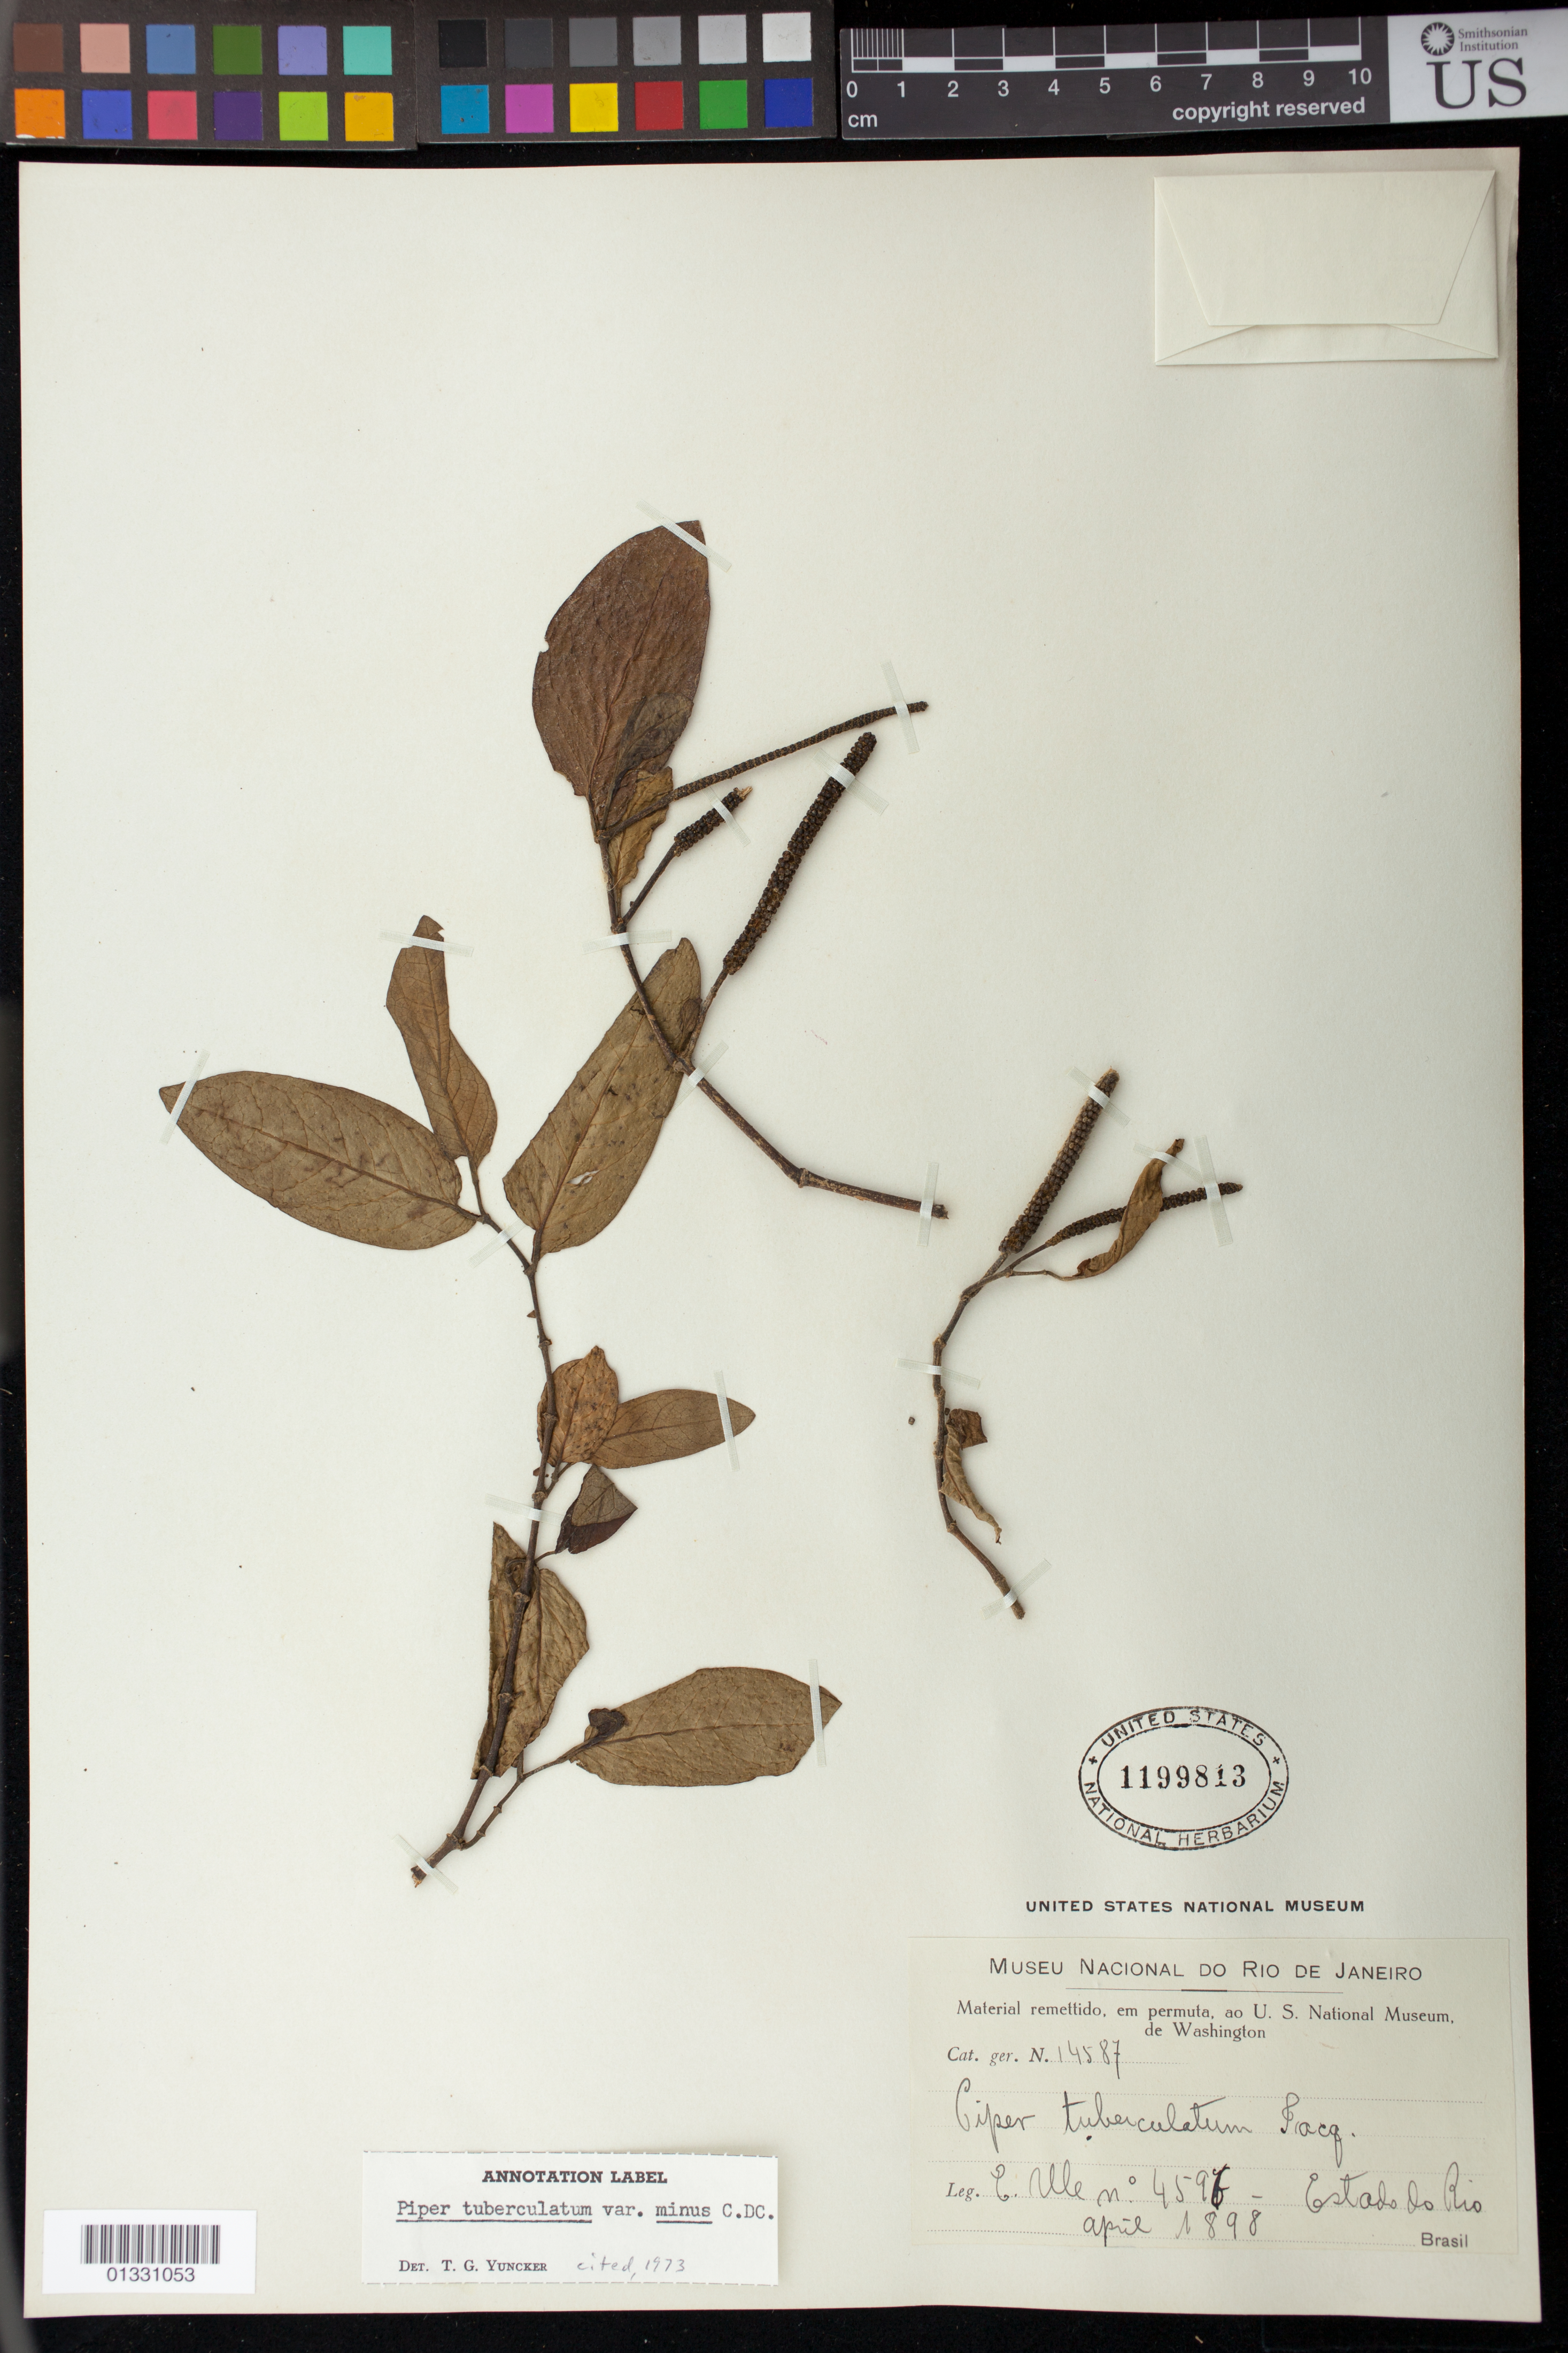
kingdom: Plantae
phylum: Tracheophyta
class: Magnoliopsida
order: Piperales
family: Piperaceae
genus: Piper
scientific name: Piper tuberculatum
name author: Jacq.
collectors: E. H. Ule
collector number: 4596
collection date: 1898-04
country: Brazil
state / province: Rio de Janeiro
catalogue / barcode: US 1199813